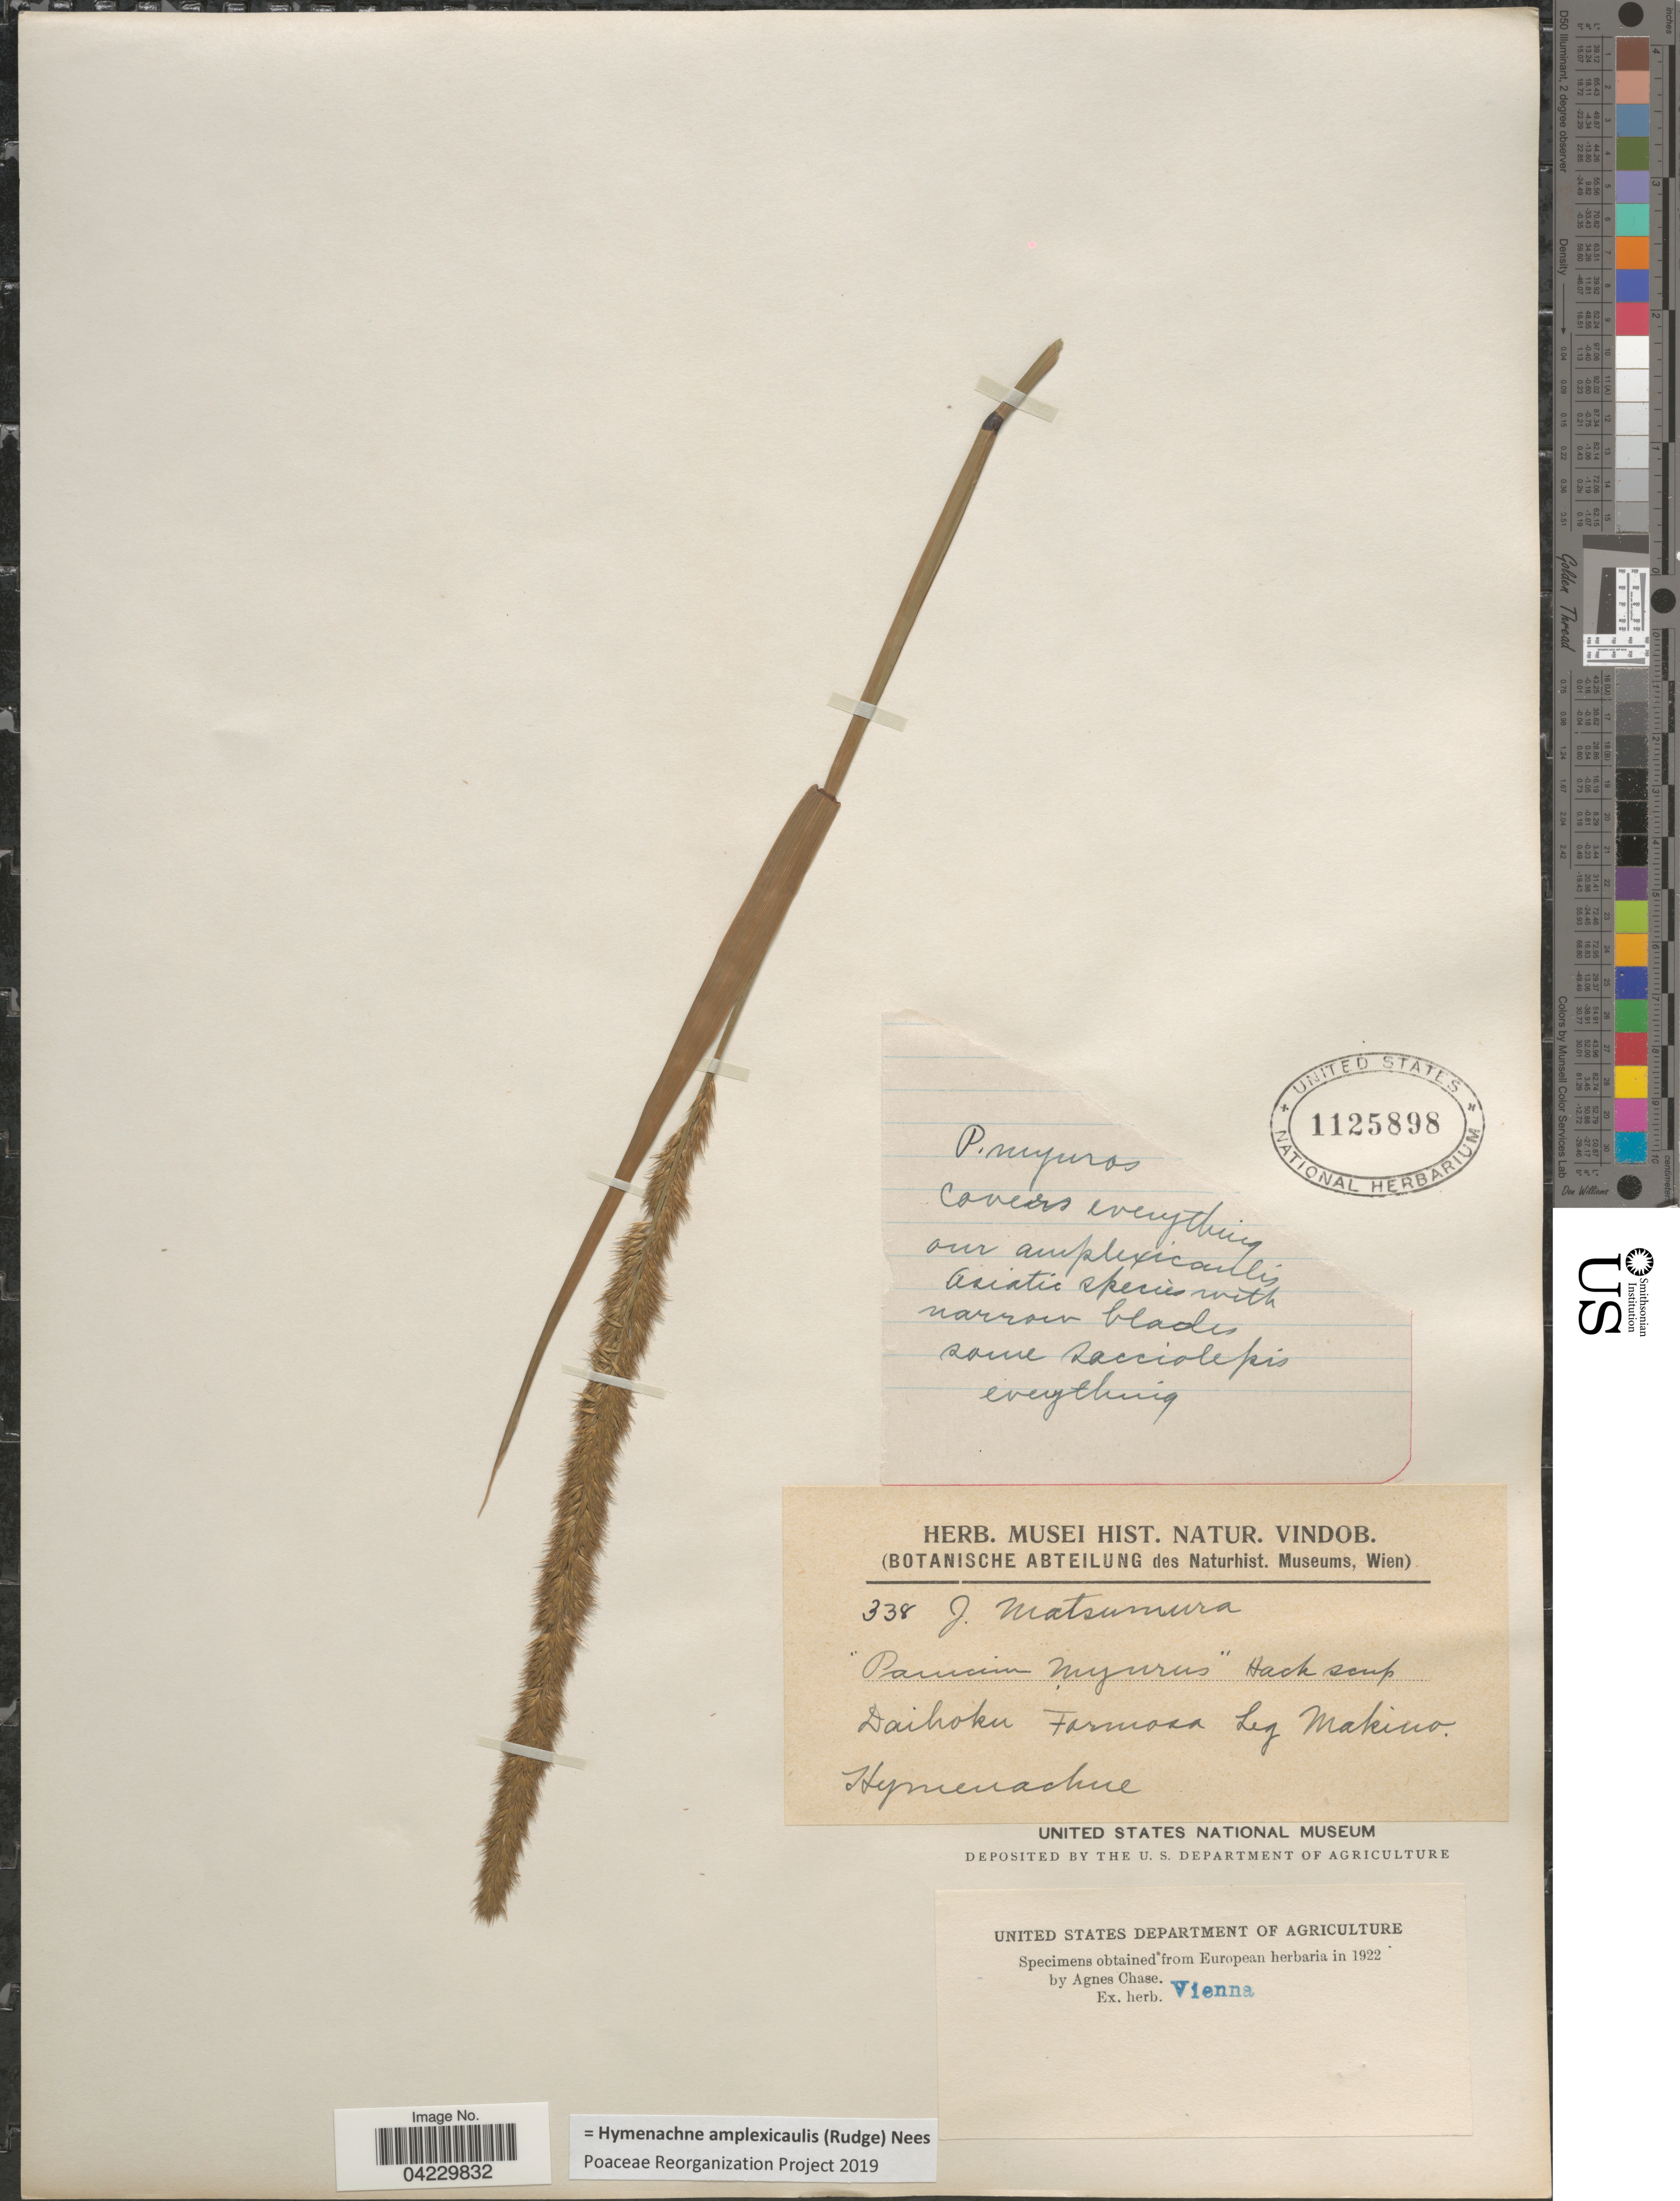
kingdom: Plantae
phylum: Tracheophyta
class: Liliopsida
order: Poales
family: Poaceae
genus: Hymenachne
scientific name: Hymenachne amplexicaulis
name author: (Rudge) Nees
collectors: Makino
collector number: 338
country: Taiwan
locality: Daihoku Formosa.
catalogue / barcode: US 1125898